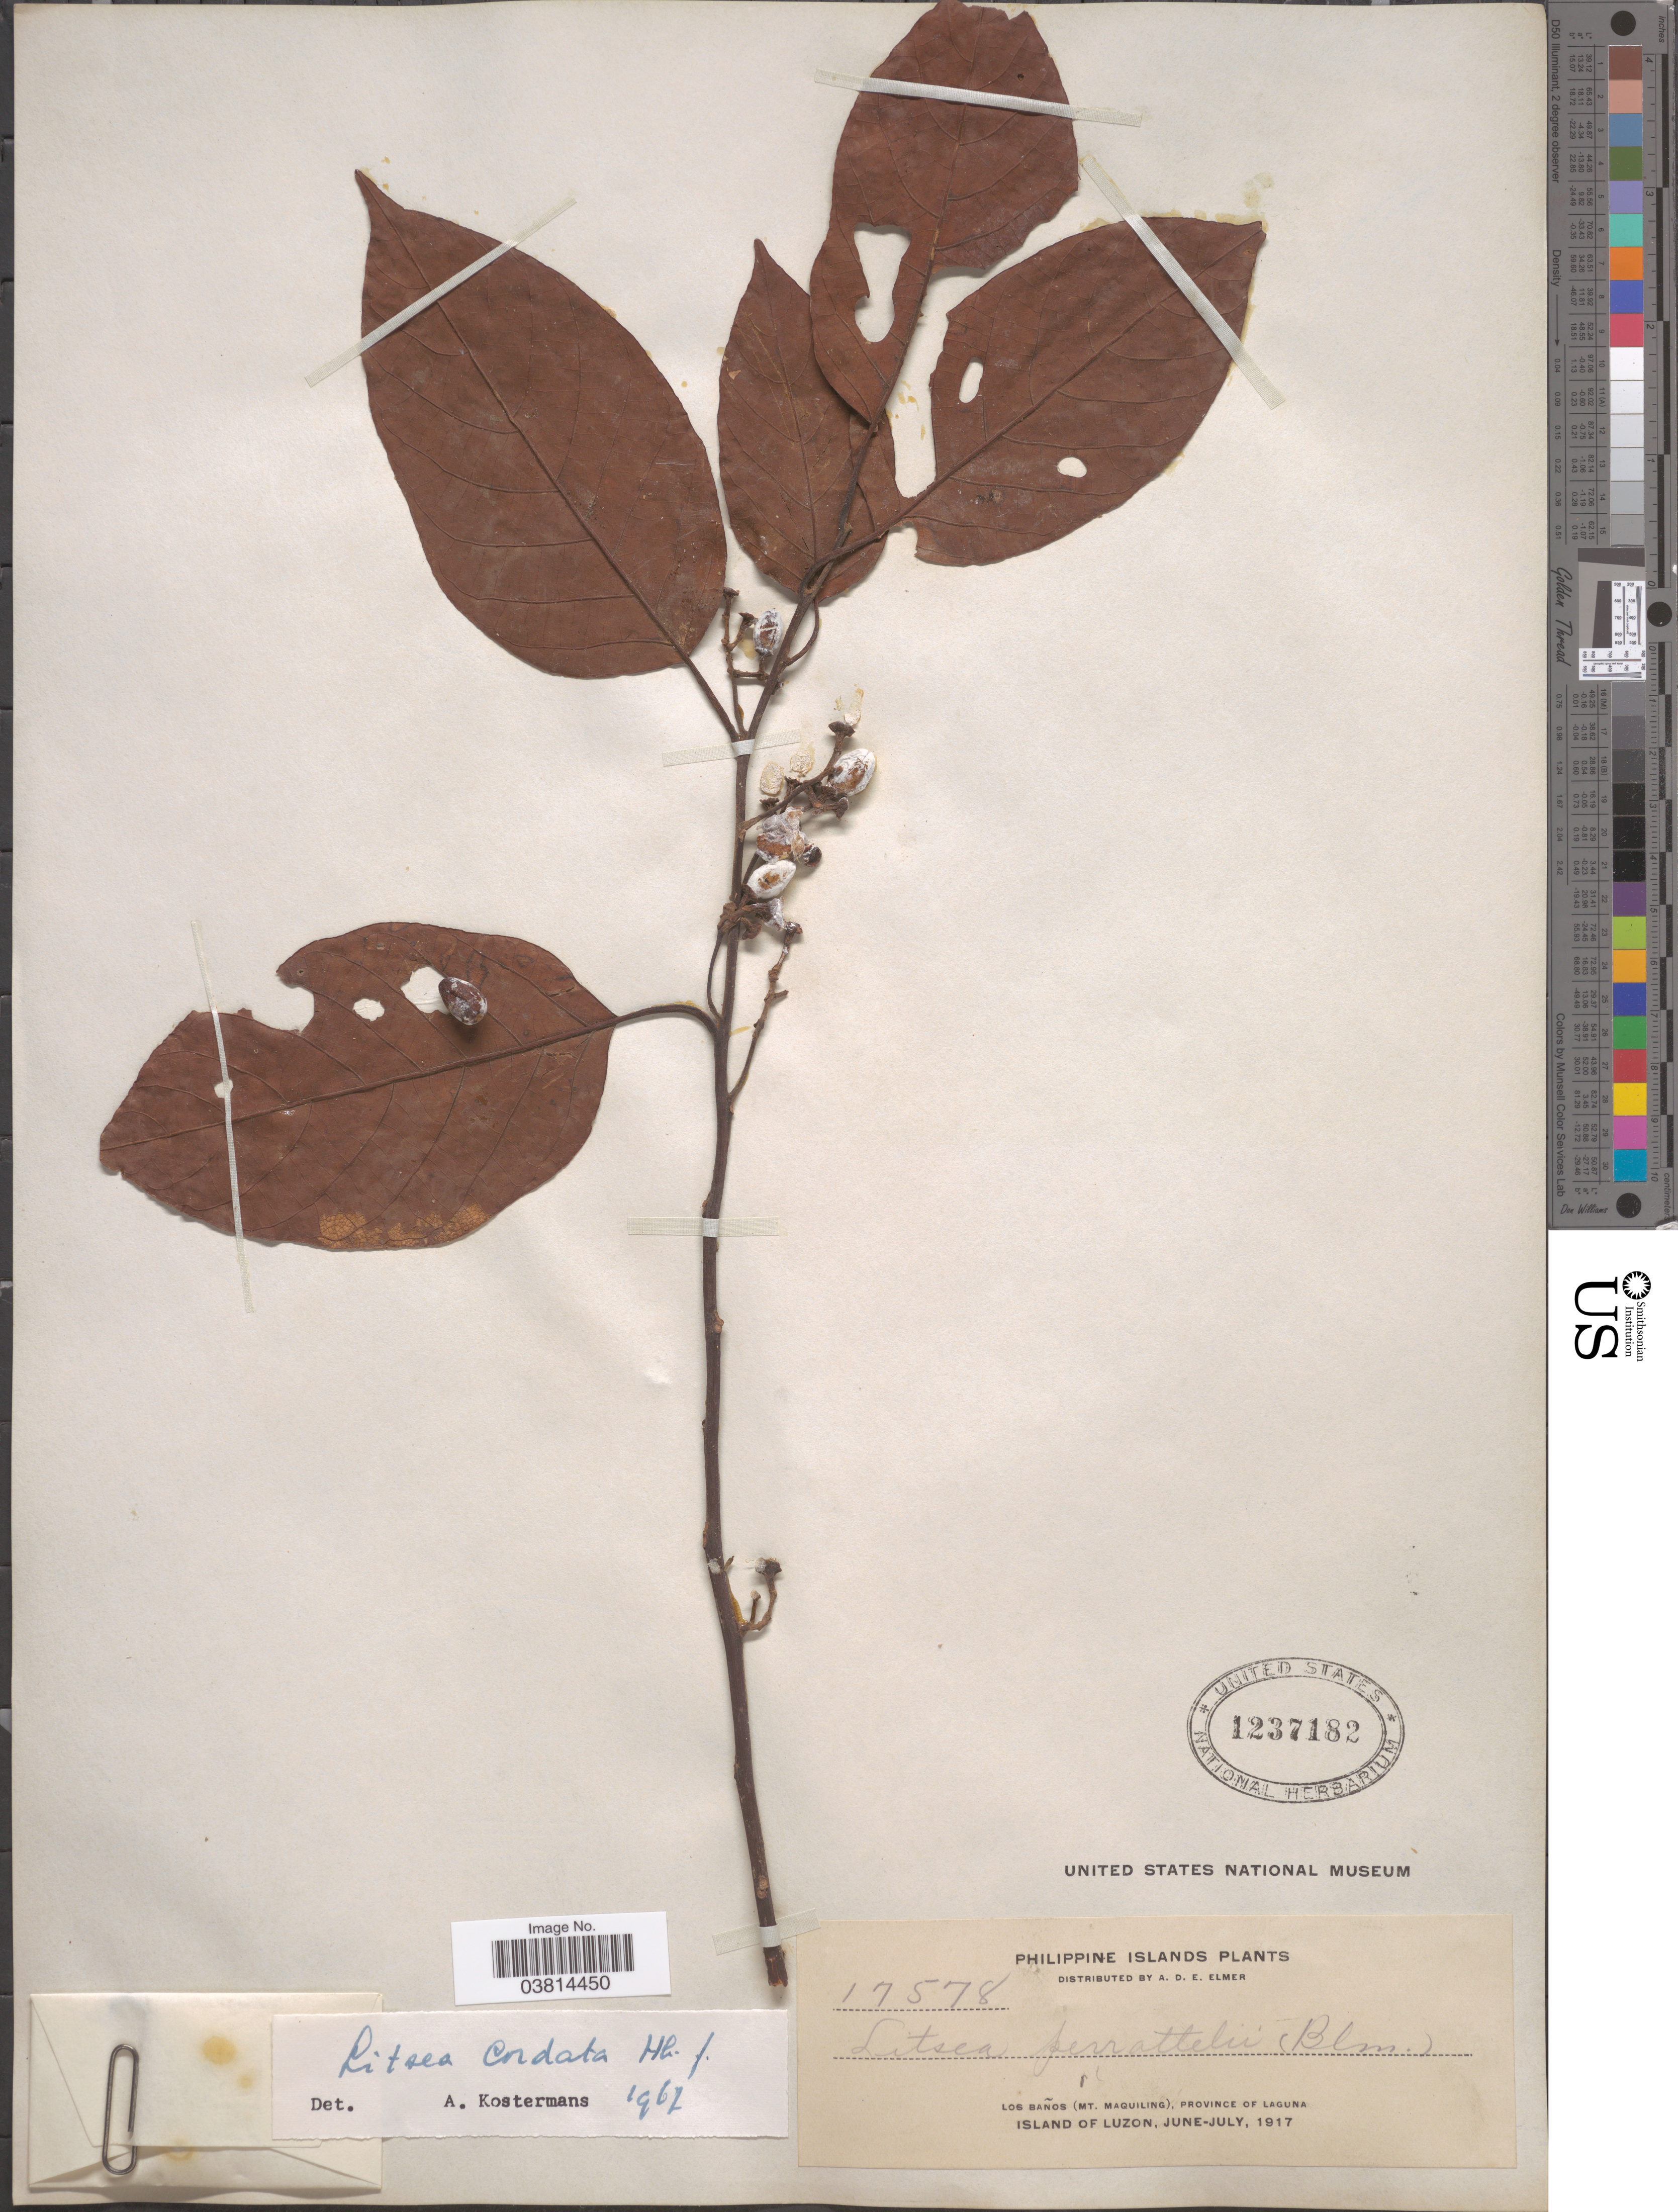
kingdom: Plantae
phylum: Tracheophyta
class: Magnoliopsida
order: Laurales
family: Lauraceae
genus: Litsea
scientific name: Litsea cordata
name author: Hook. f.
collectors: A. D. E. Elmer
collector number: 17578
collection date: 1917-06/1917-07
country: Philippines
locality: Los Baños (Mt. Maquiling), Province of Laguna. Island of Luzon.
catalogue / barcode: US 1237182